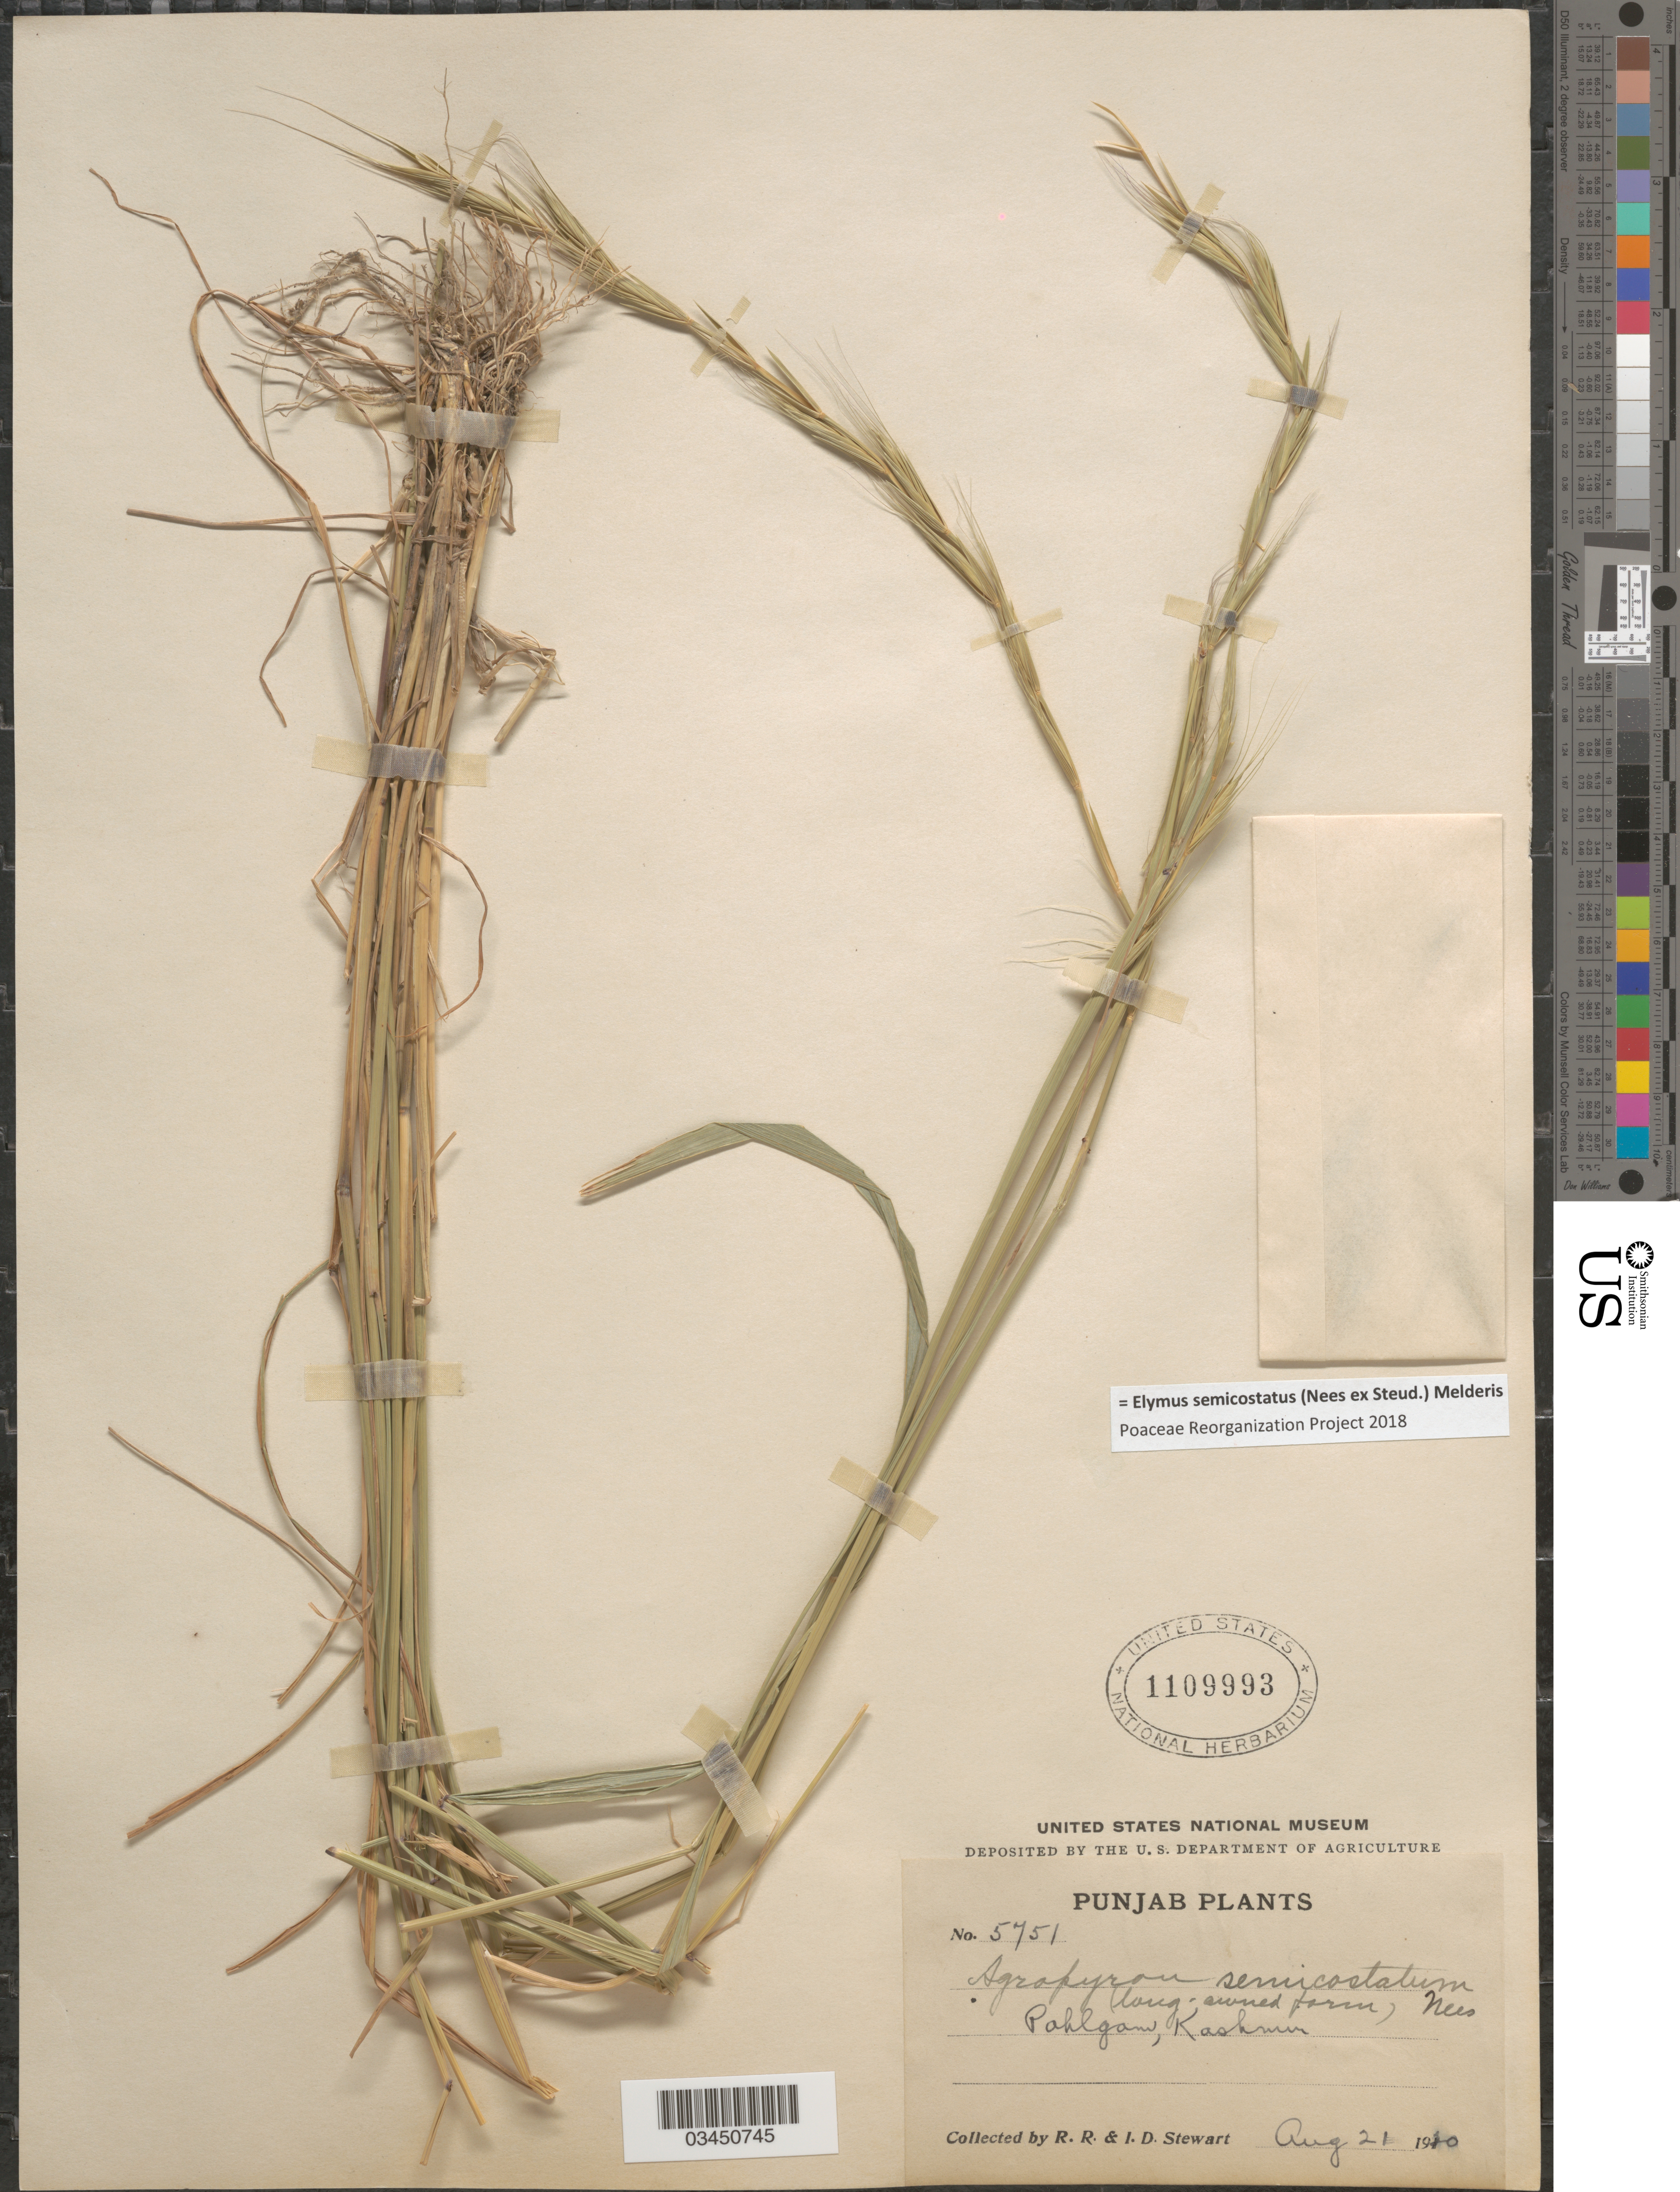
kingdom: Plantae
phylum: Tracheophyta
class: Liliopsida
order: Poales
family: Poaceae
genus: Elymus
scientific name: Elymus semicostatus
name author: (Nees ex Steud.) Melderis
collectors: R. Stewart & I. Stewart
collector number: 5751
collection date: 1920-08-21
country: India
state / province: Jammu and Kashmir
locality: Punjab [unsure placement]. Pahlgam, Kashmir.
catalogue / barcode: US 1109993